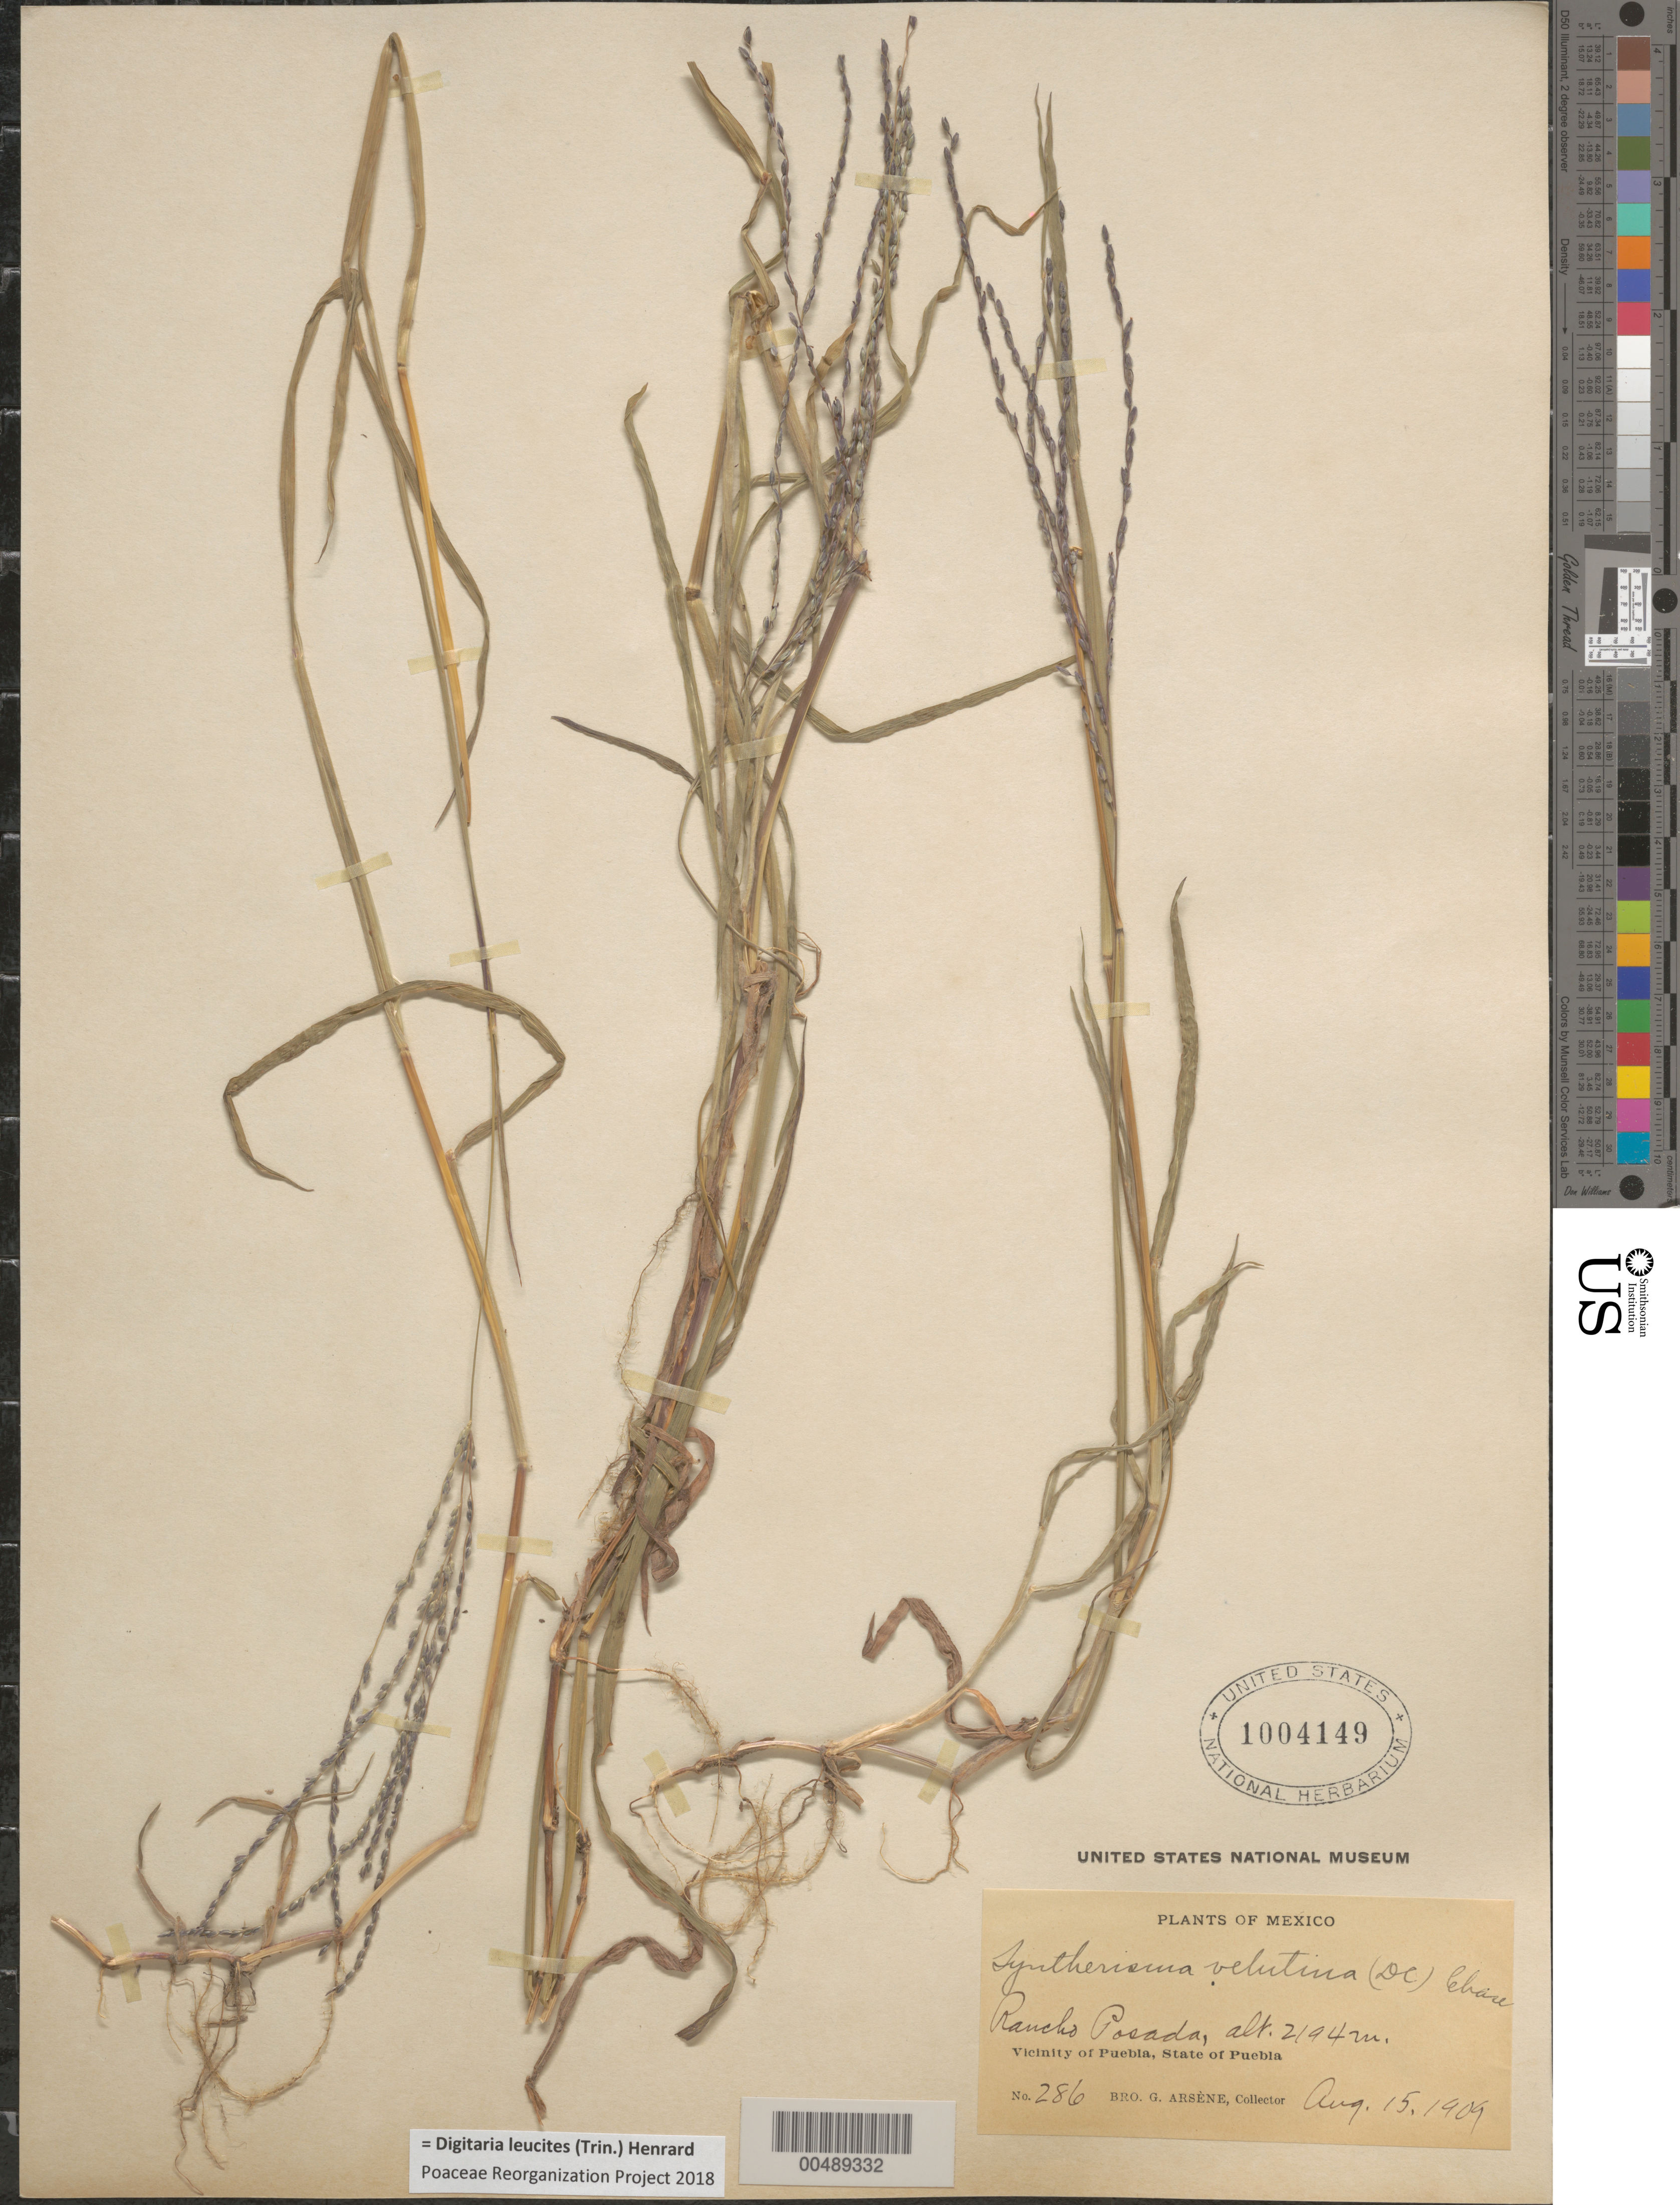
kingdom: Plantae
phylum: Tracheophyta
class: Liliopsida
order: Poales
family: Poaceae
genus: Digitaria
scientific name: Digitaria leucites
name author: (Trin.) Henr.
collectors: Bro. G. Arsène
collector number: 286.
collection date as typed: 15 Aug 1909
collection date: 1909-08-15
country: Mexico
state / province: Puebla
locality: Vicinity of Puebla, Rancho Posada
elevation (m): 2194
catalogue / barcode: US 1004149